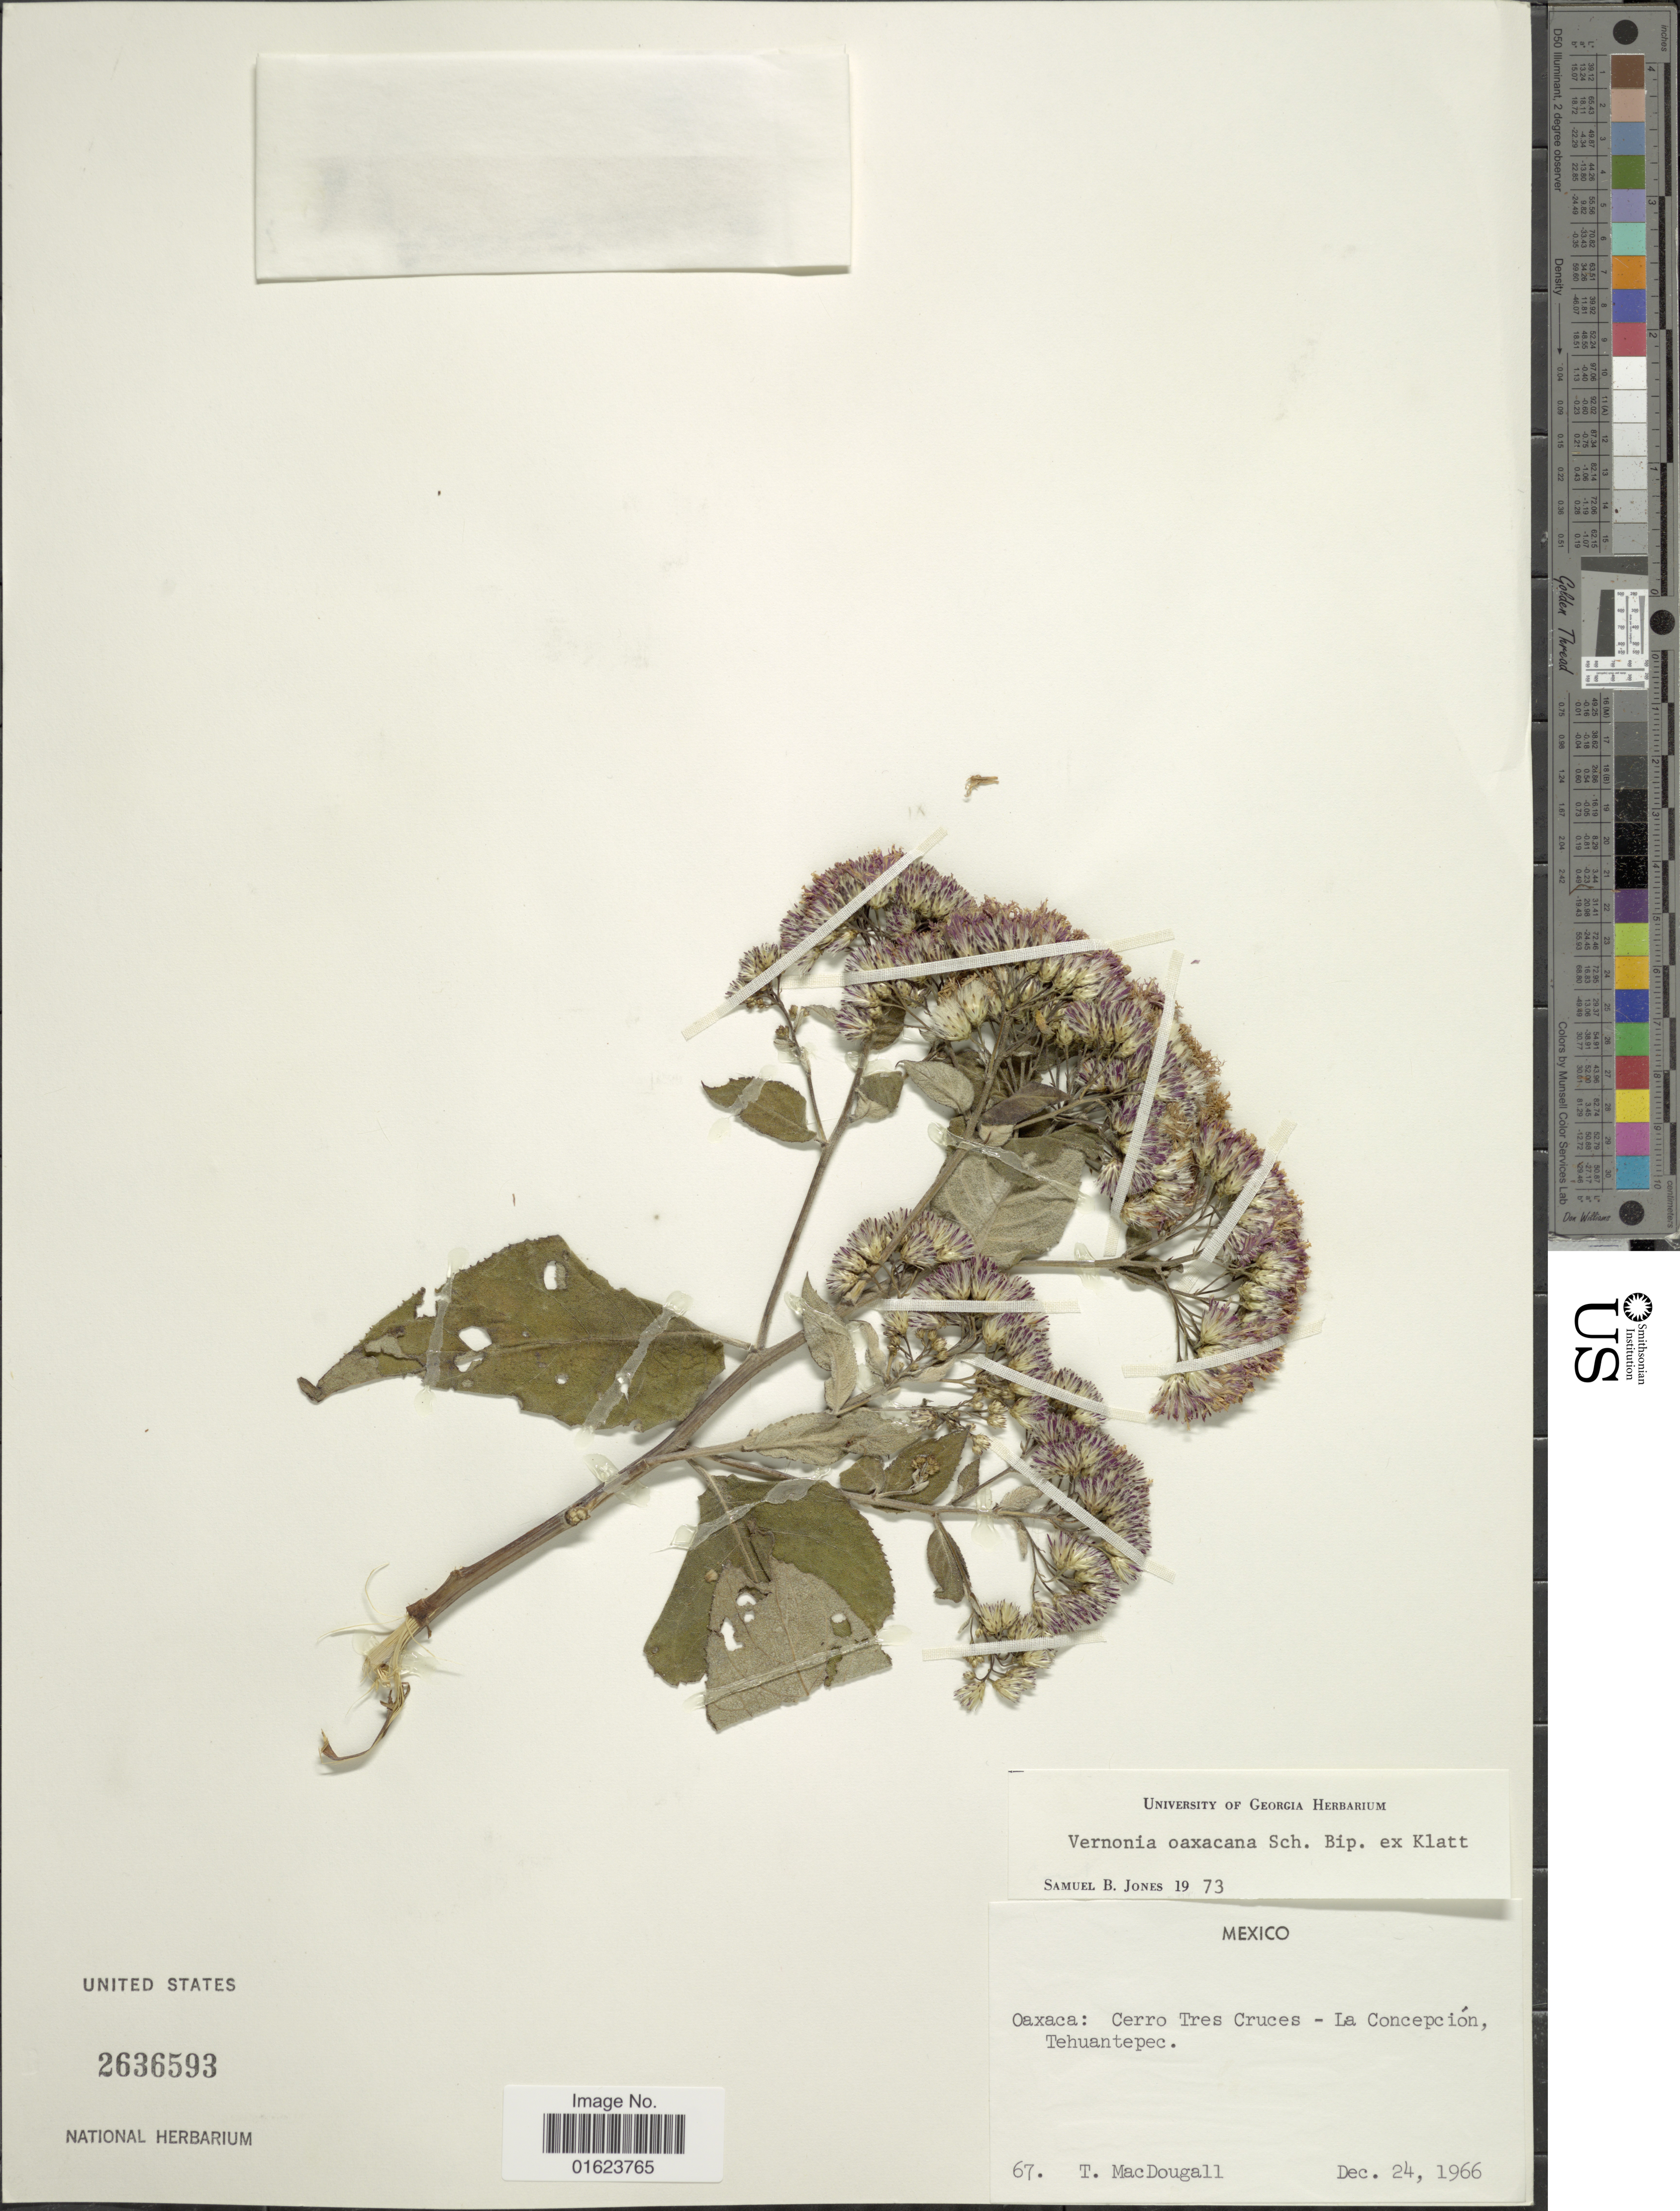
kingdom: Plantae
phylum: Tracheophyta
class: Magnoliopsida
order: Asterales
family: Asteraceae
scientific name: Vickianthus oaxacanus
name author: (Sch. Bip. ex Klatt) H. Rob.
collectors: T. MacDougal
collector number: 67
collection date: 1966-12-24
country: Mexico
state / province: Oaxaca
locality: Mexico, Oaxaca: Cerro Tres Cruces-La Concepcion Tehuantepec.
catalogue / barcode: US 2636593